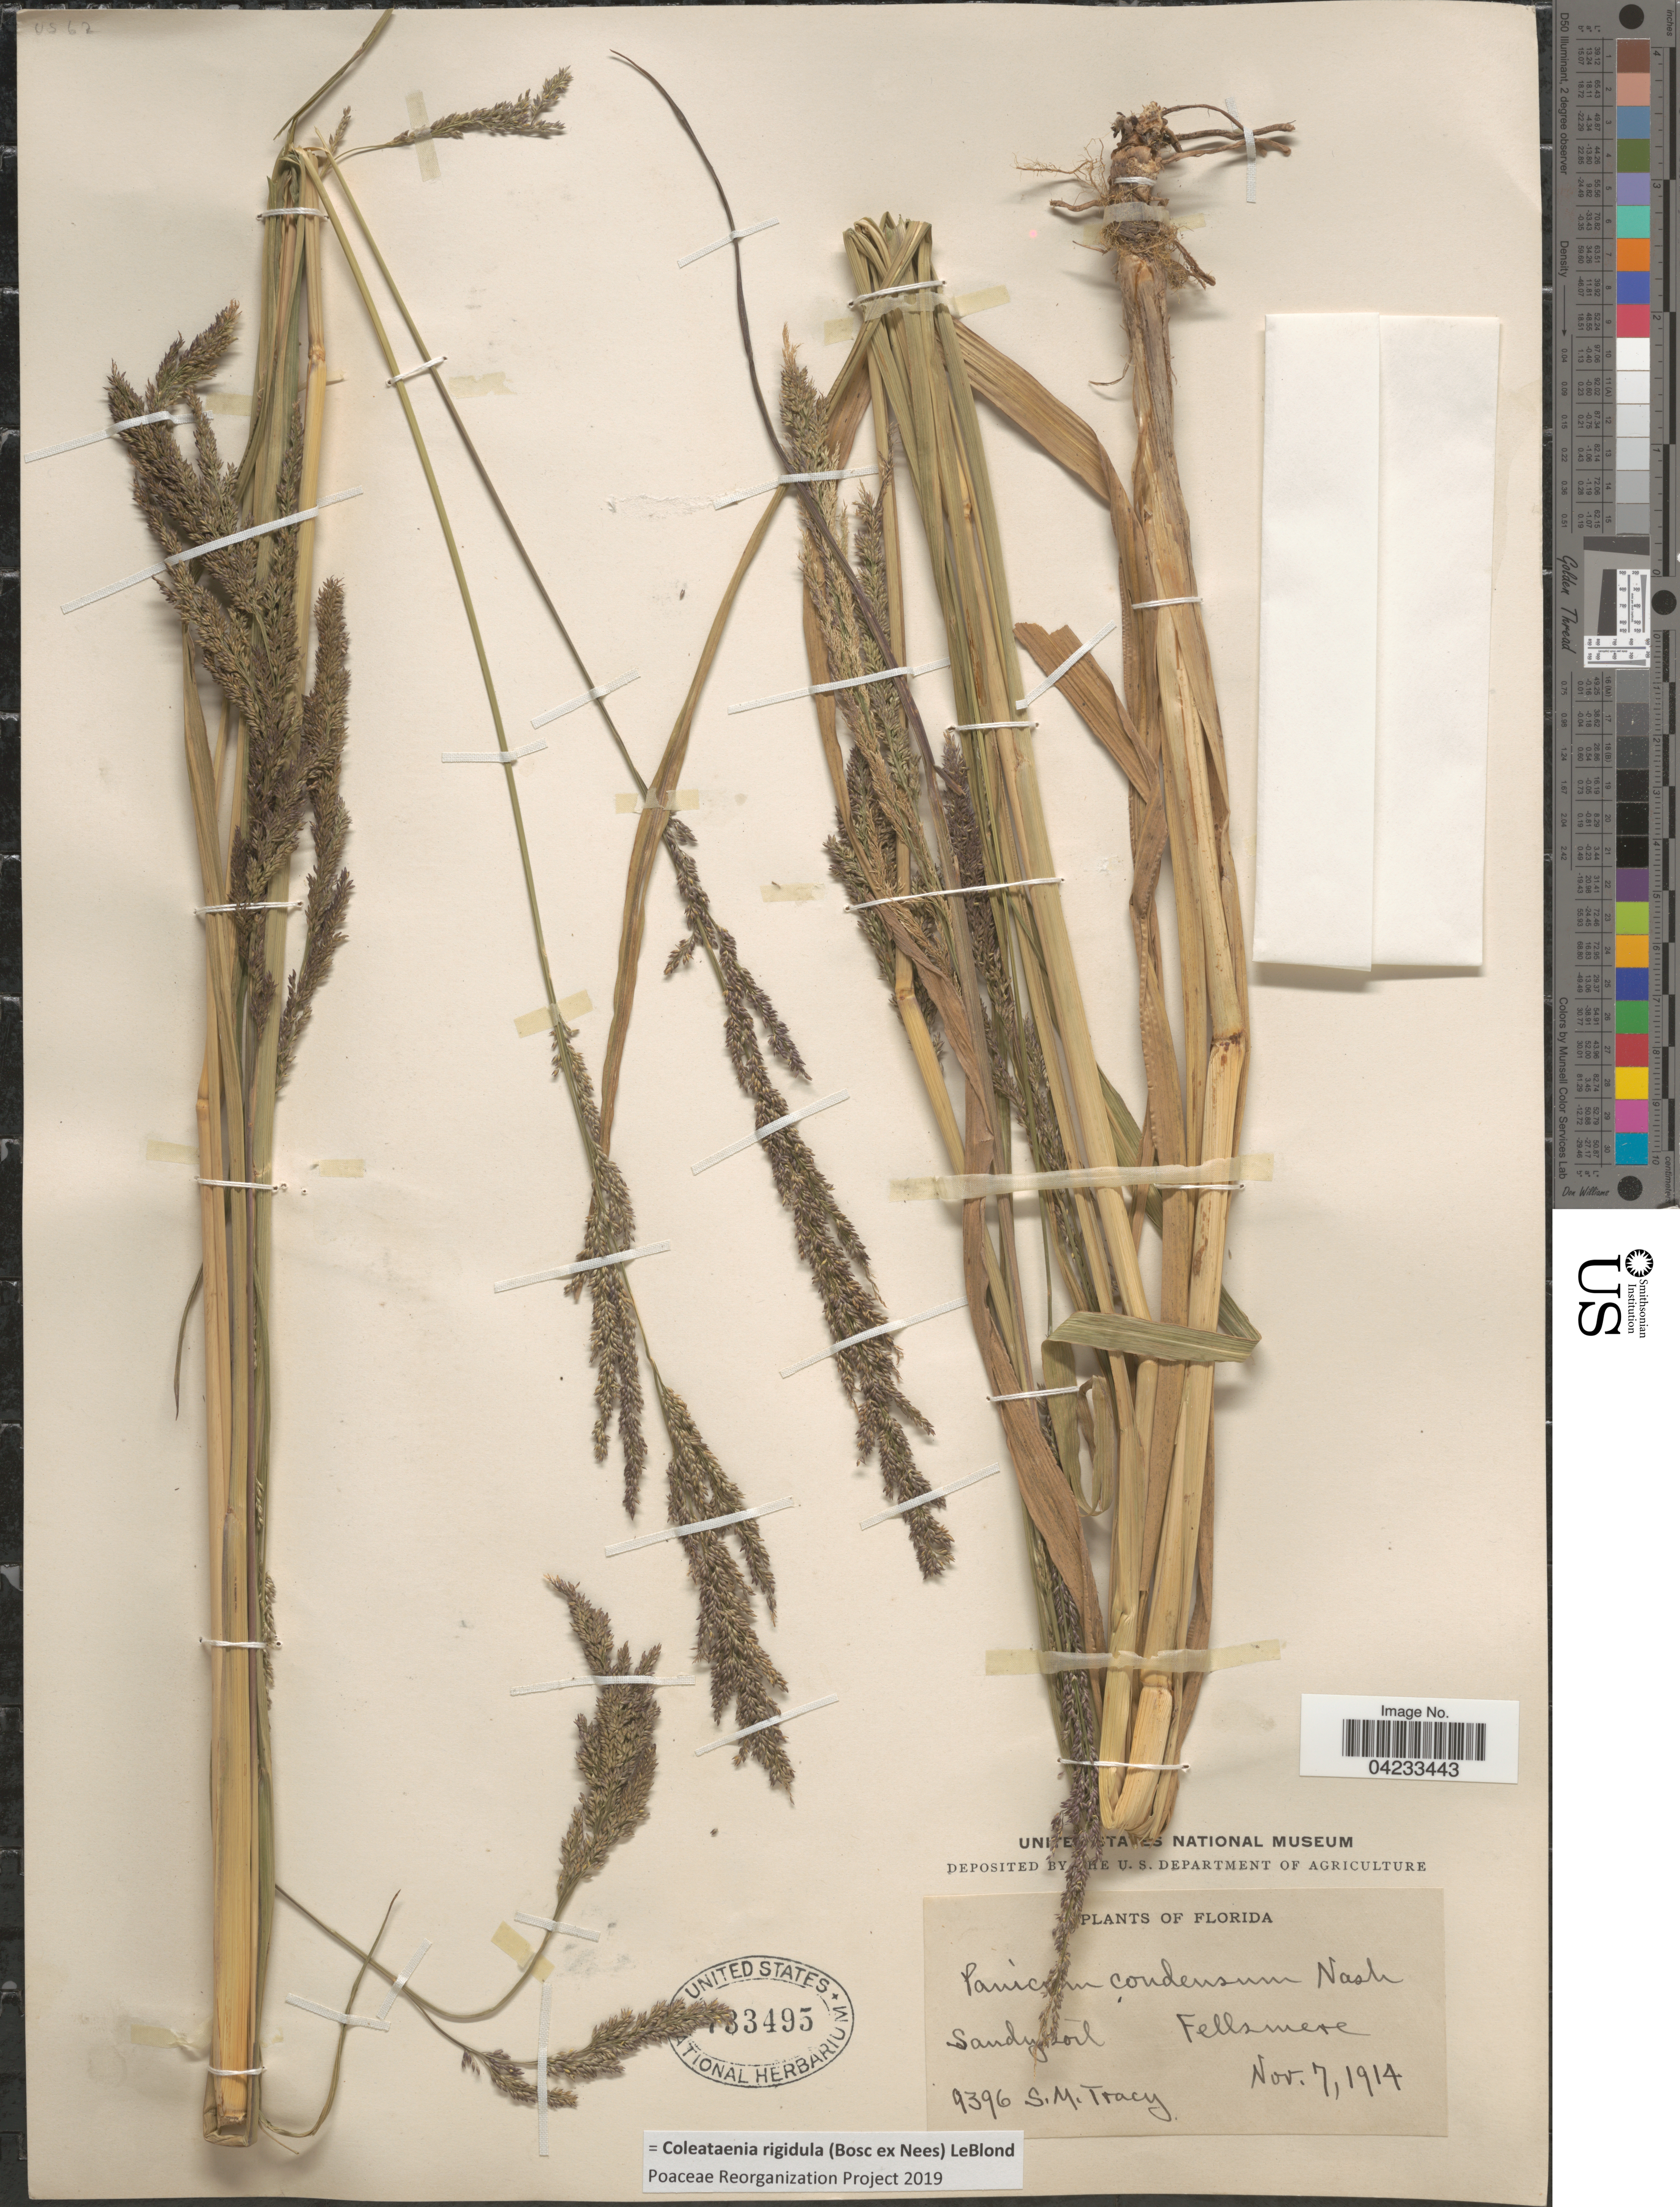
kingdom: Plantae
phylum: Tracheophyta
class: Liliopsida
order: Poales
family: Poaceae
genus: Coleataenia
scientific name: Coleataenia rigidula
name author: (Bosc ex Nees) LeBlond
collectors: S. M. Tracy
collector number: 9396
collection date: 1914-11-07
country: United States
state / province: Florida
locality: Fellsmere.